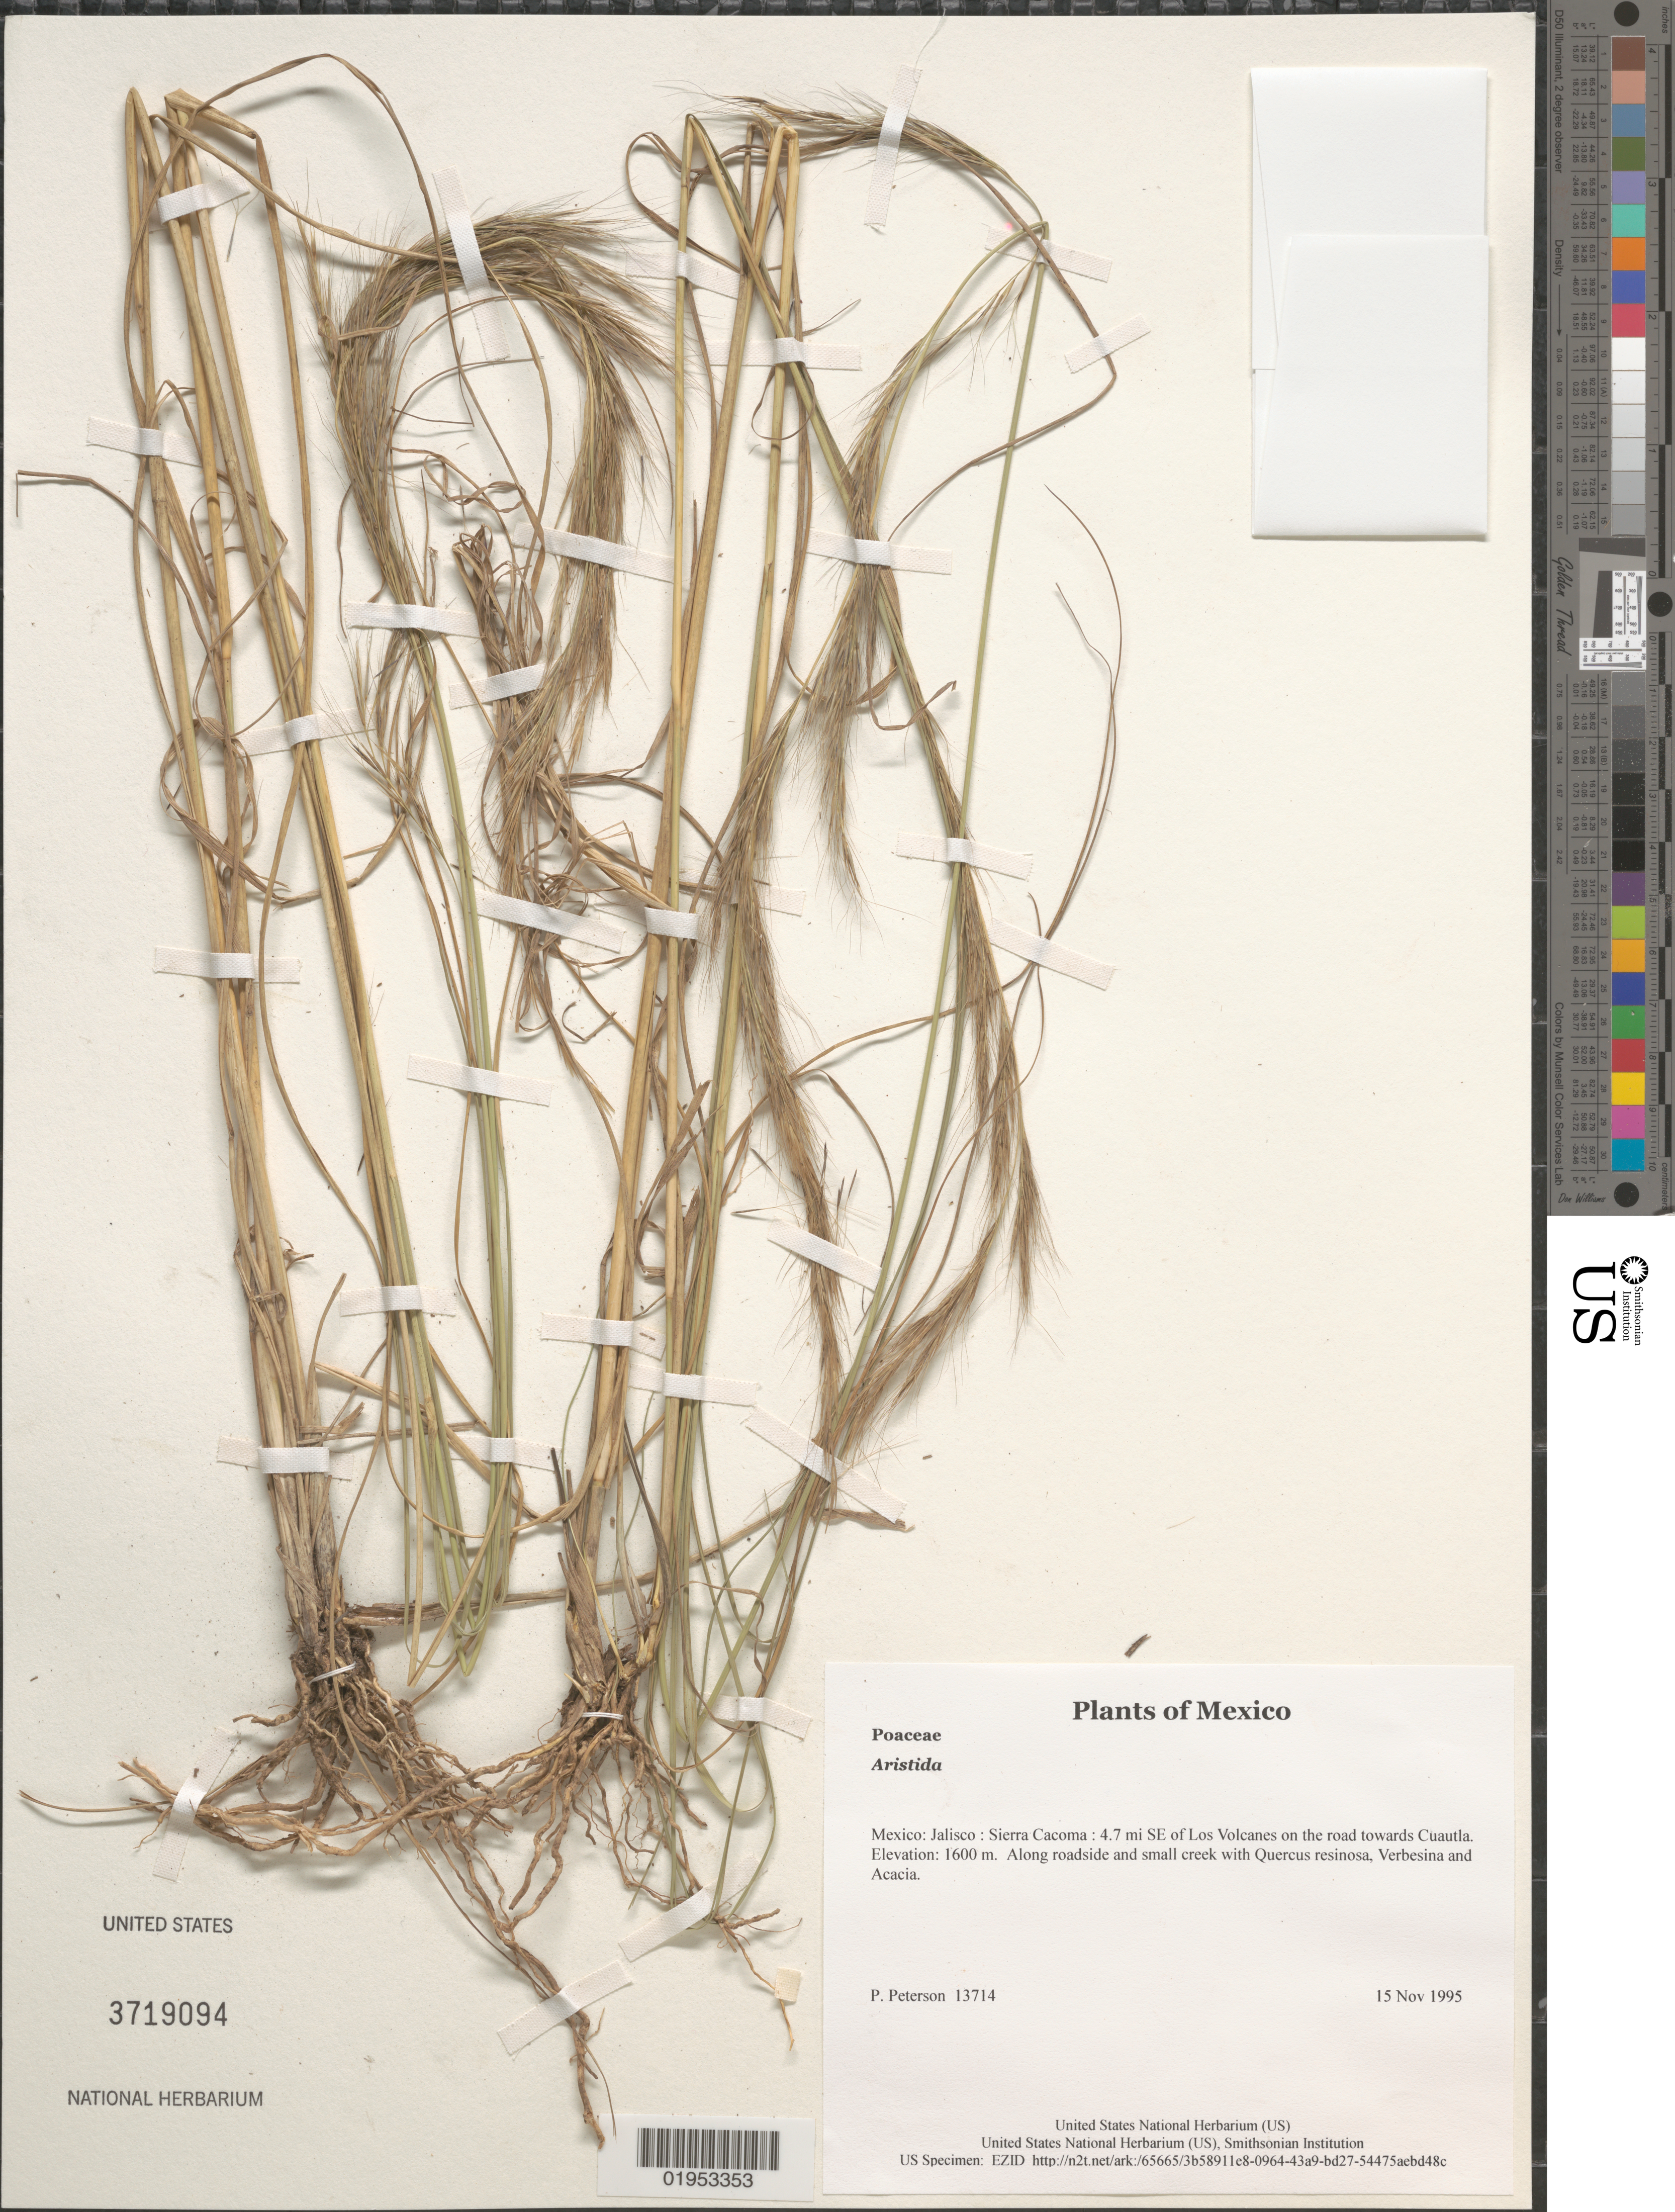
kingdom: Plantae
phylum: Tracheophyta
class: Liliopsida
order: Poales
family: Poaceae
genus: Aristida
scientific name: Aristida sp.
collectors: P. M. Peterson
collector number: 13714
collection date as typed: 15 Nov 1995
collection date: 1995-11-15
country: Mexico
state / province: Jalisco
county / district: Sierra Cacoma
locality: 4.7 mi SE of Los Volcanes on the road towards Cuautla.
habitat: Along roadside and small creek with Quercus resinosa, Verbesina and Acacia.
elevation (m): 1600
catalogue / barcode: US 3719094